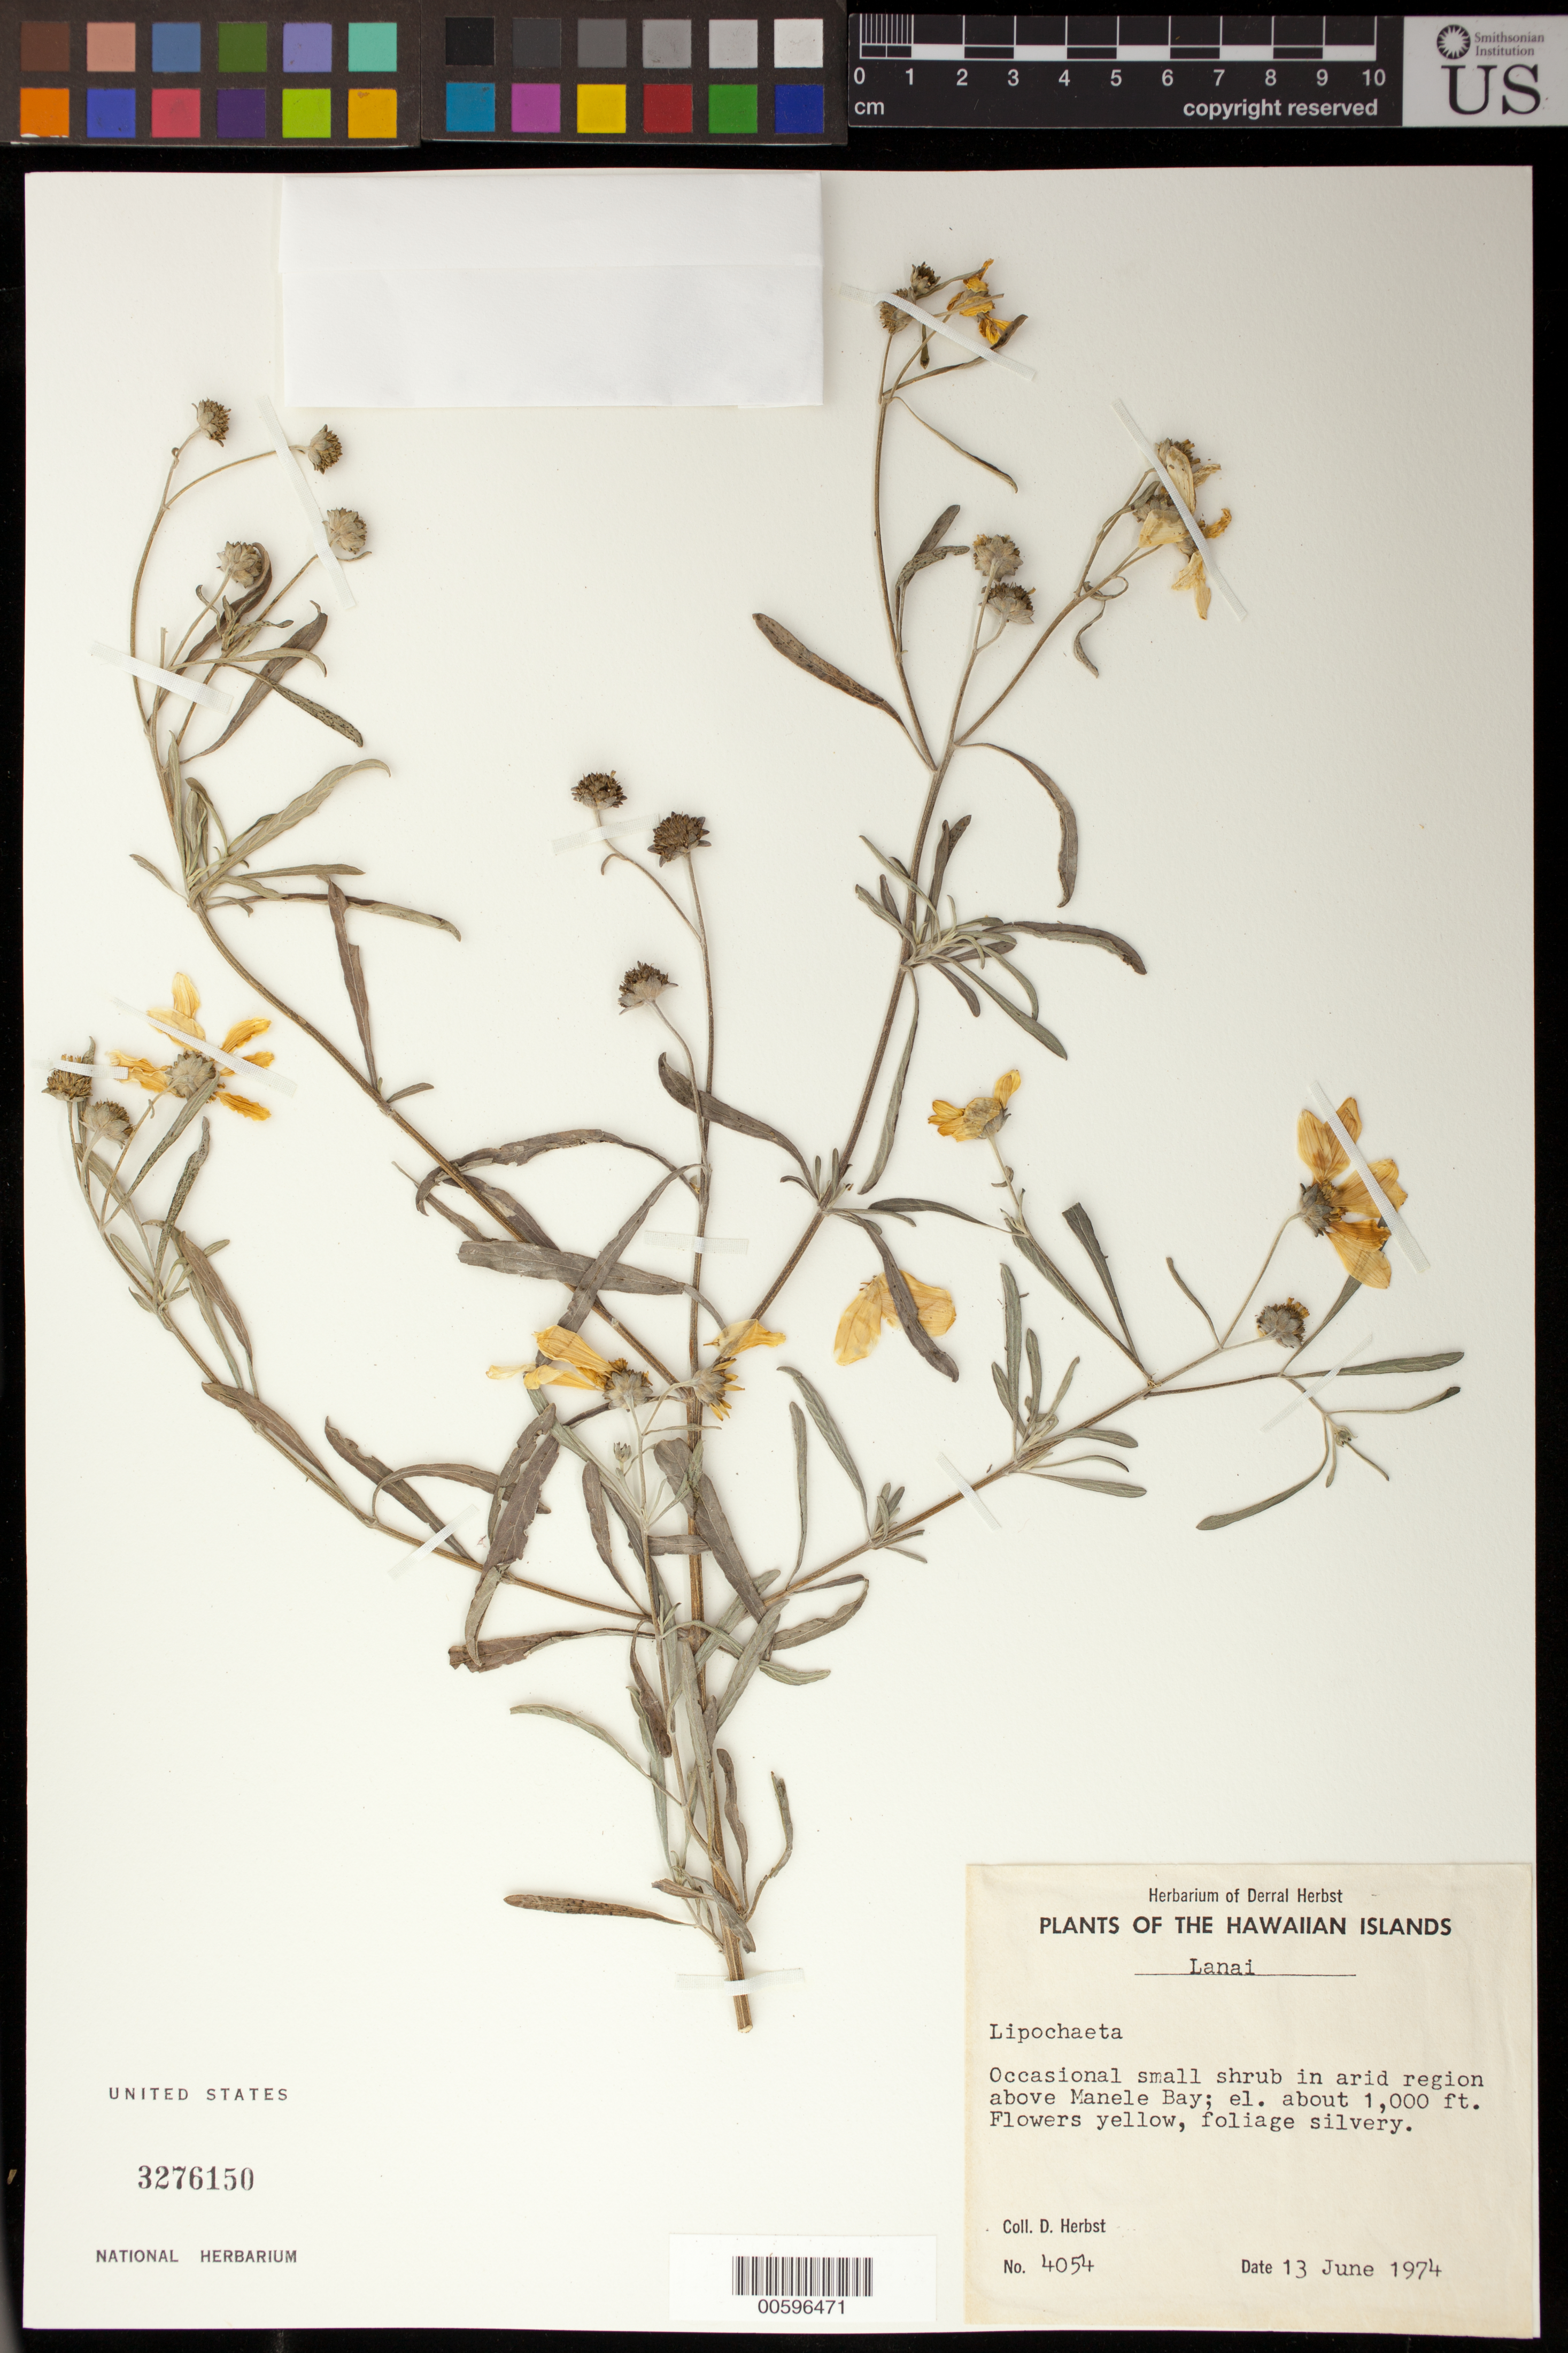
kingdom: Plantae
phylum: Tracheophyta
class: Magnoliopsida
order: Asterales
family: Asteraceae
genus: Lipochaeta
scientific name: Lipochaeta sp.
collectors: D. R. Herbst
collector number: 4054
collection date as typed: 13 Jun 1974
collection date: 1974-06-13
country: United States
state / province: Hawaii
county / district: Maui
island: Lana'i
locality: Above Manele Bay.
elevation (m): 305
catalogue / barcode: US 3276150